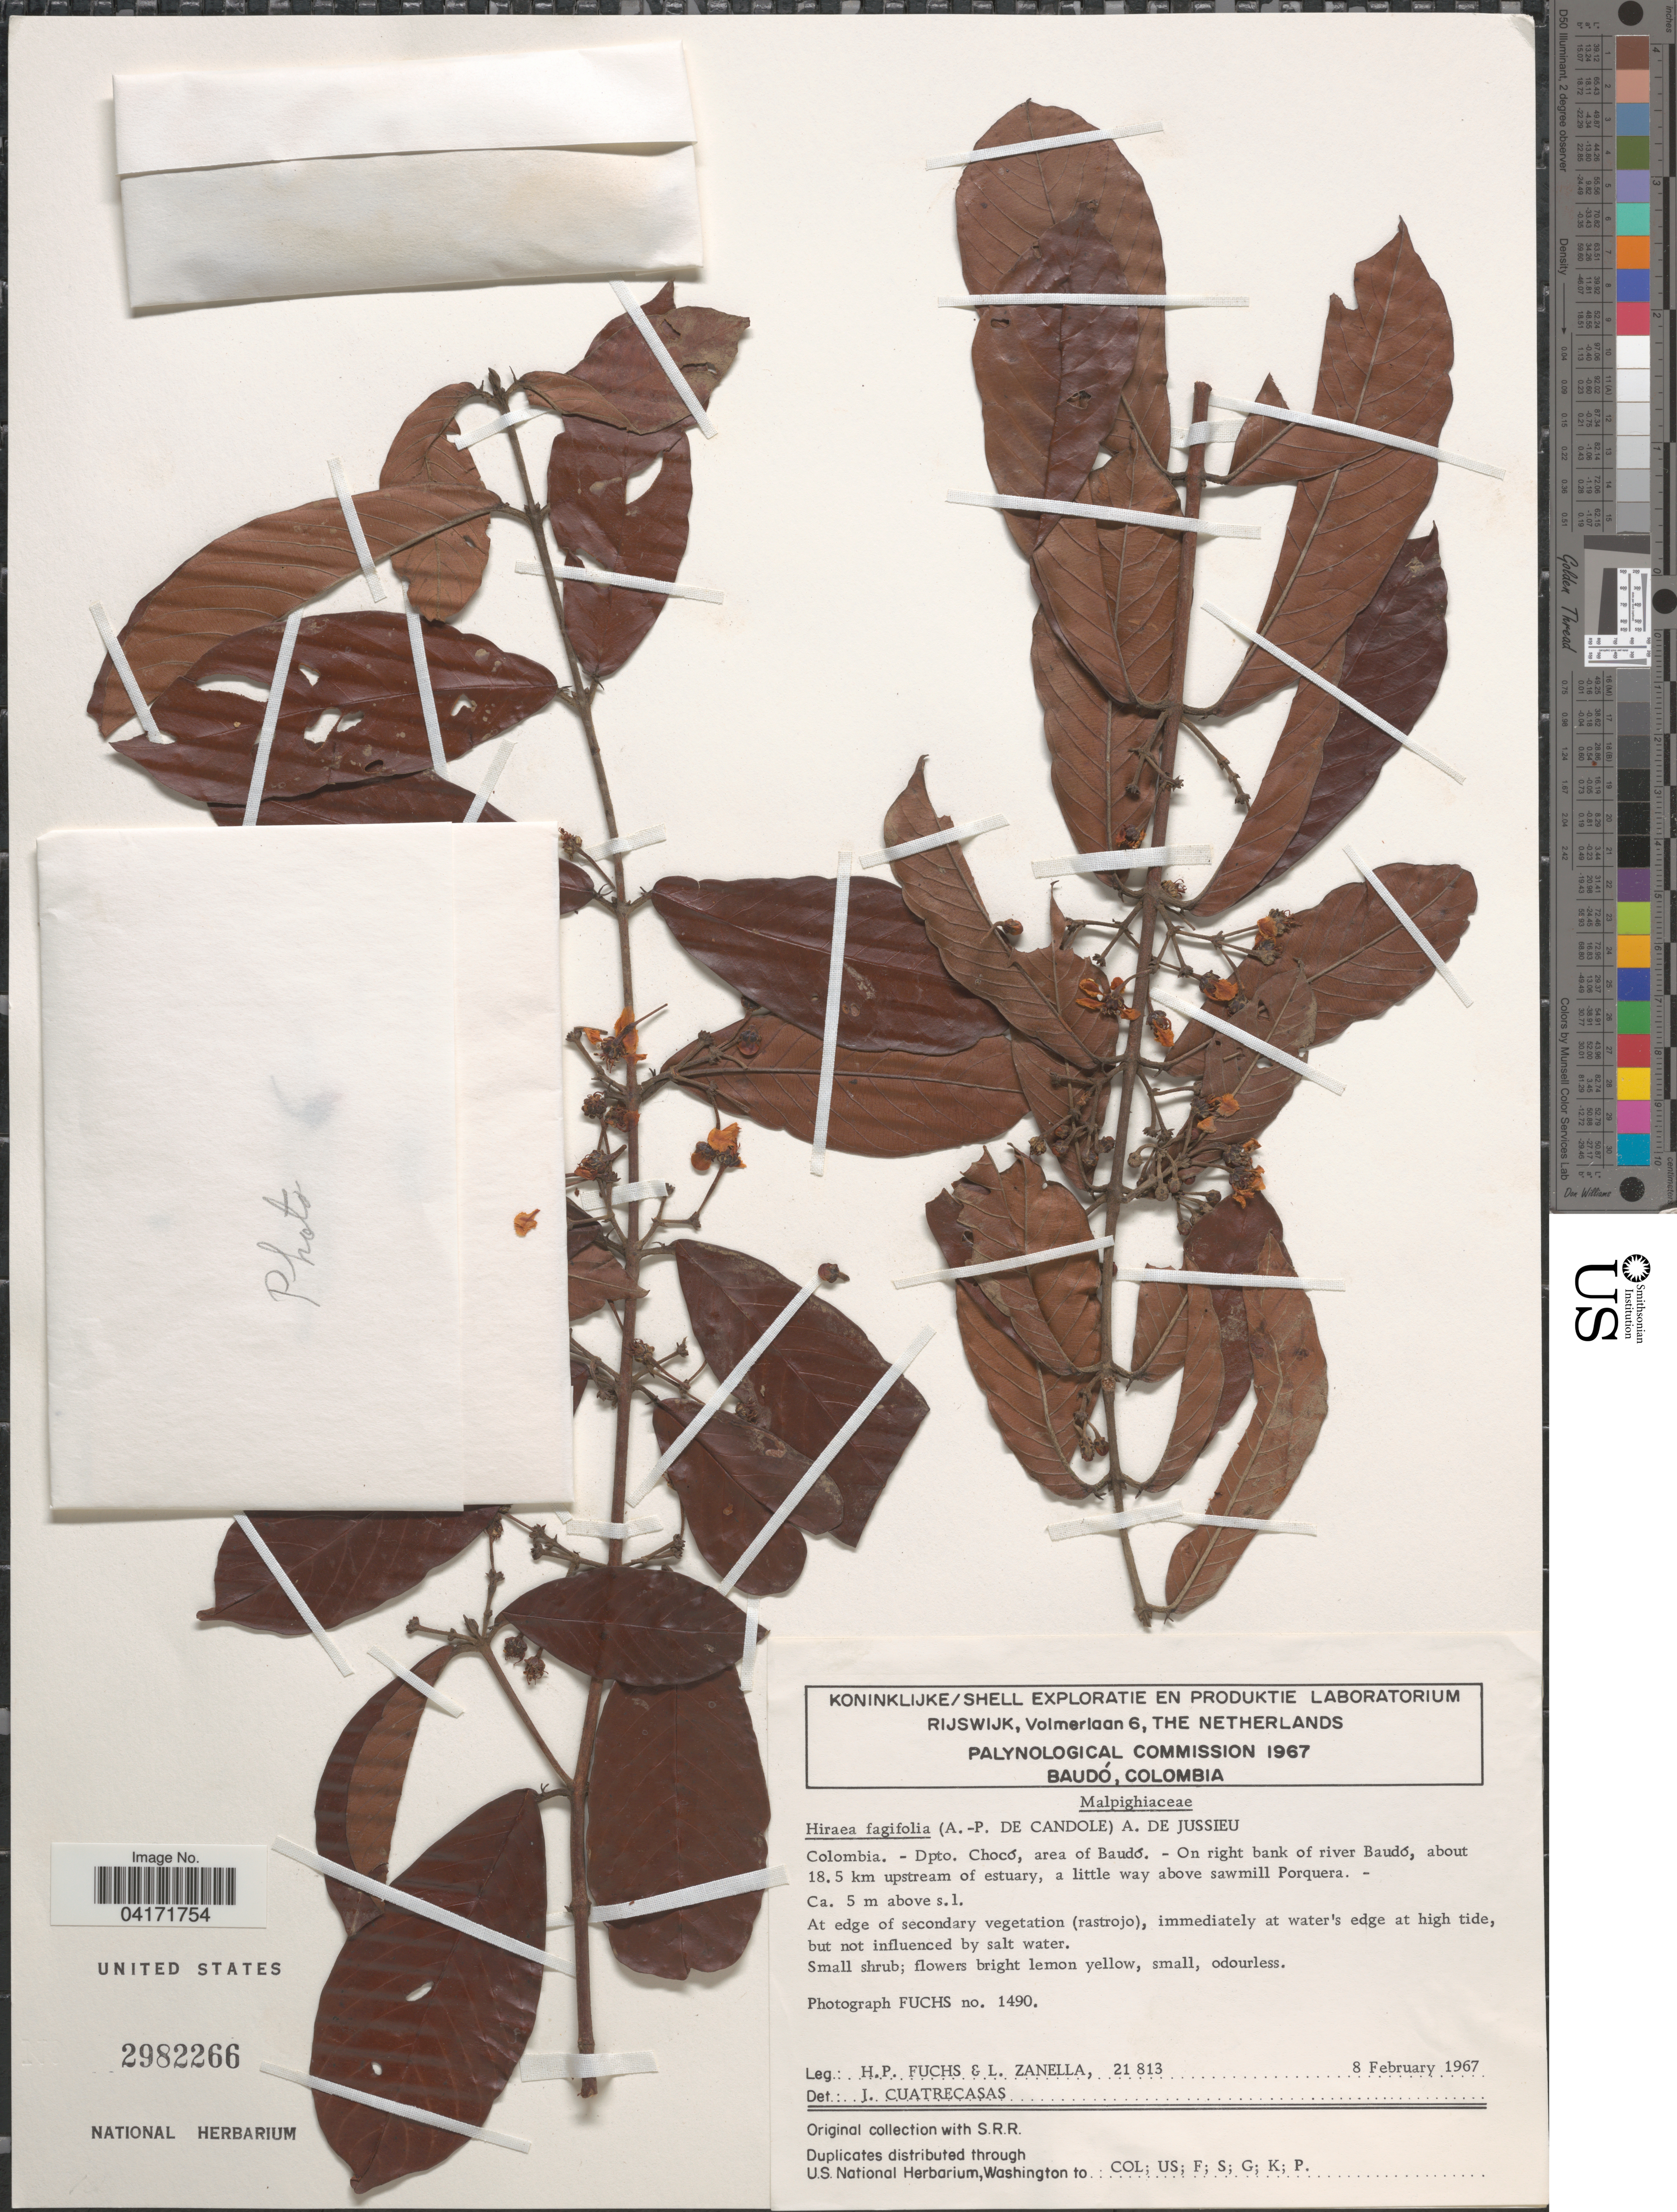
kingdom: Plantae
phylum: Tracheophyta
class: Magnoliopsida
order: Malpighiales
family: Malpighiaceae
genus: Hiraea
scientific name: Hiraea fagifolia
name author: (DC.) A. Juss.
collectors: H. P. Fuchs & L. Zanella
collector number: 21813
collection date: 1967-02-08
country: Colombia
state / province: Chocó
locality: Dpto. Chocó, area of Baudó. - On right bank of river Baudó, about 18.5 km upstream of estuary, a little way above sawmill Porquera.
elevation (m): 5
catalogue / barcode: US 2982266